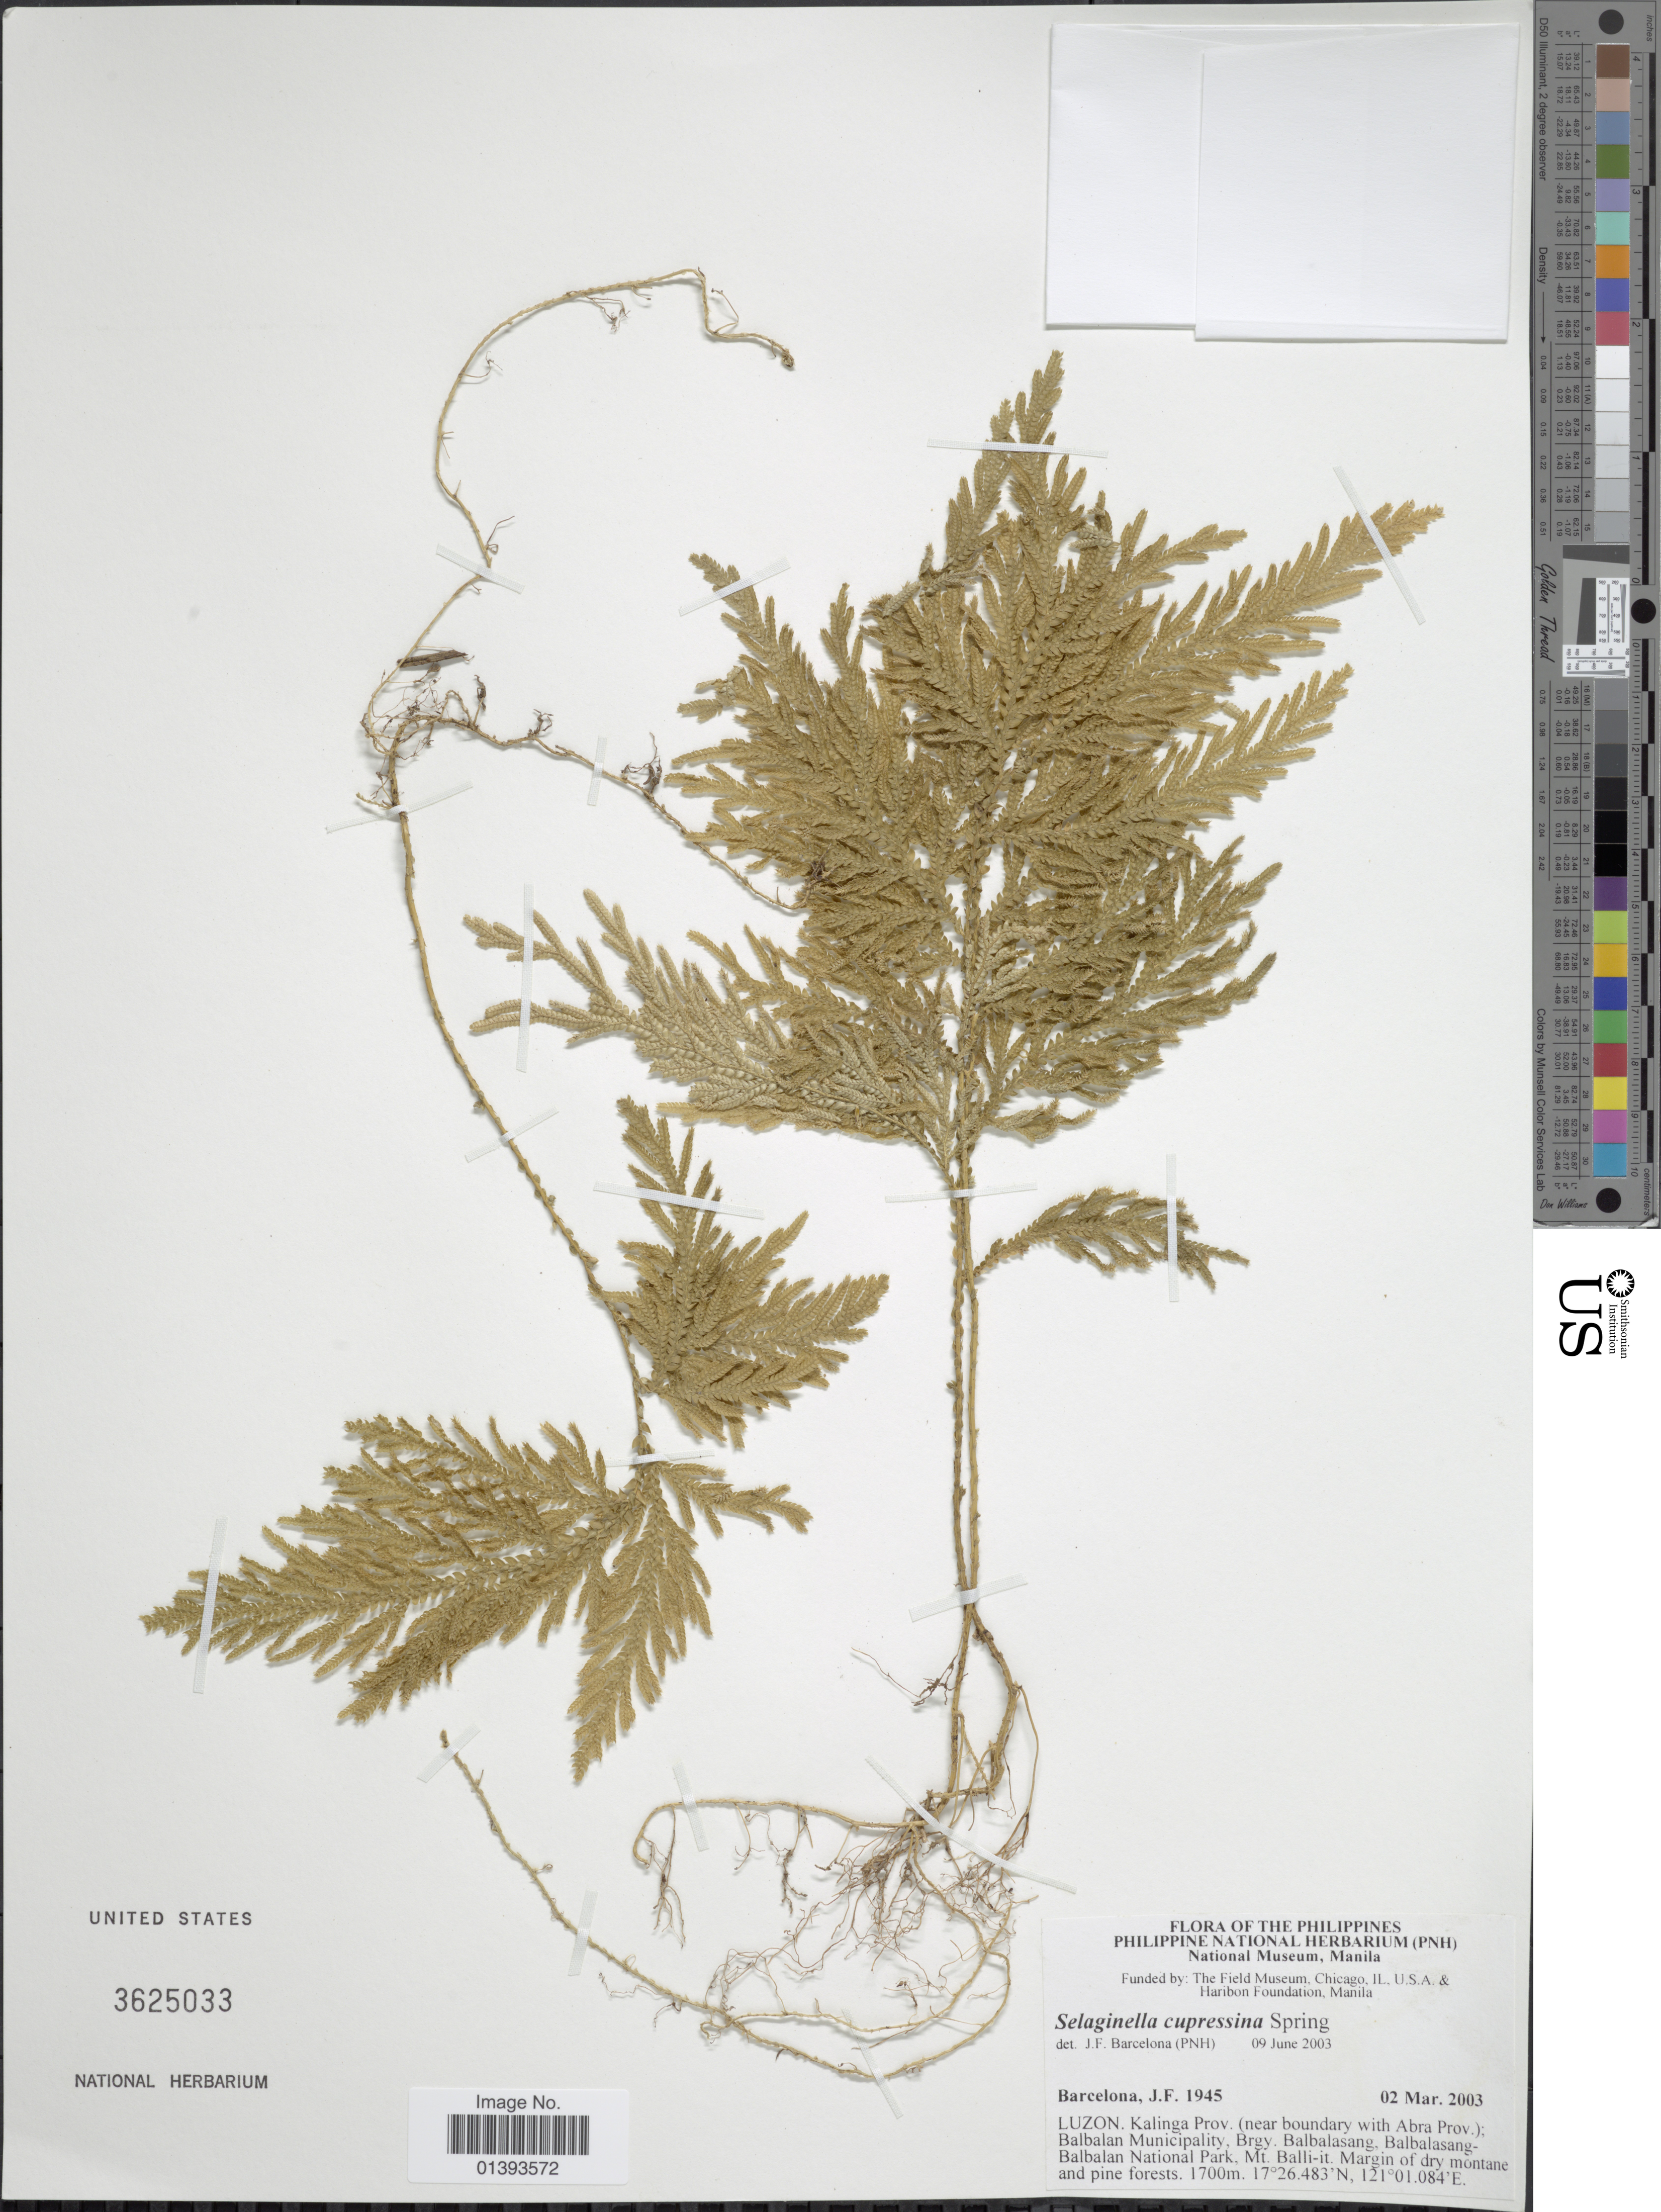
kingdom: Plantae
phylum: Tracheophyta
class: Lycopodiopsida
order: Selaginellales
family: Selaginellaceae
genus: Selaginella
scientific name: Selaginella cupressina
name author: (Willd.) Spring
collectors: J. F. Barcelona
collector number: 1945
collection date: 2003-03-02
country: Philippines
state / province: Central Luzon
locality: Luzon, Kalinga Prov.(near boundary with Abra prov.) Balbalan Municipality, Brgy. Balbalasang, Balbalasang-Balbalan National park, Mt. Balli-it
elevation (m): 1700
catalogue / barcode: US 3625033